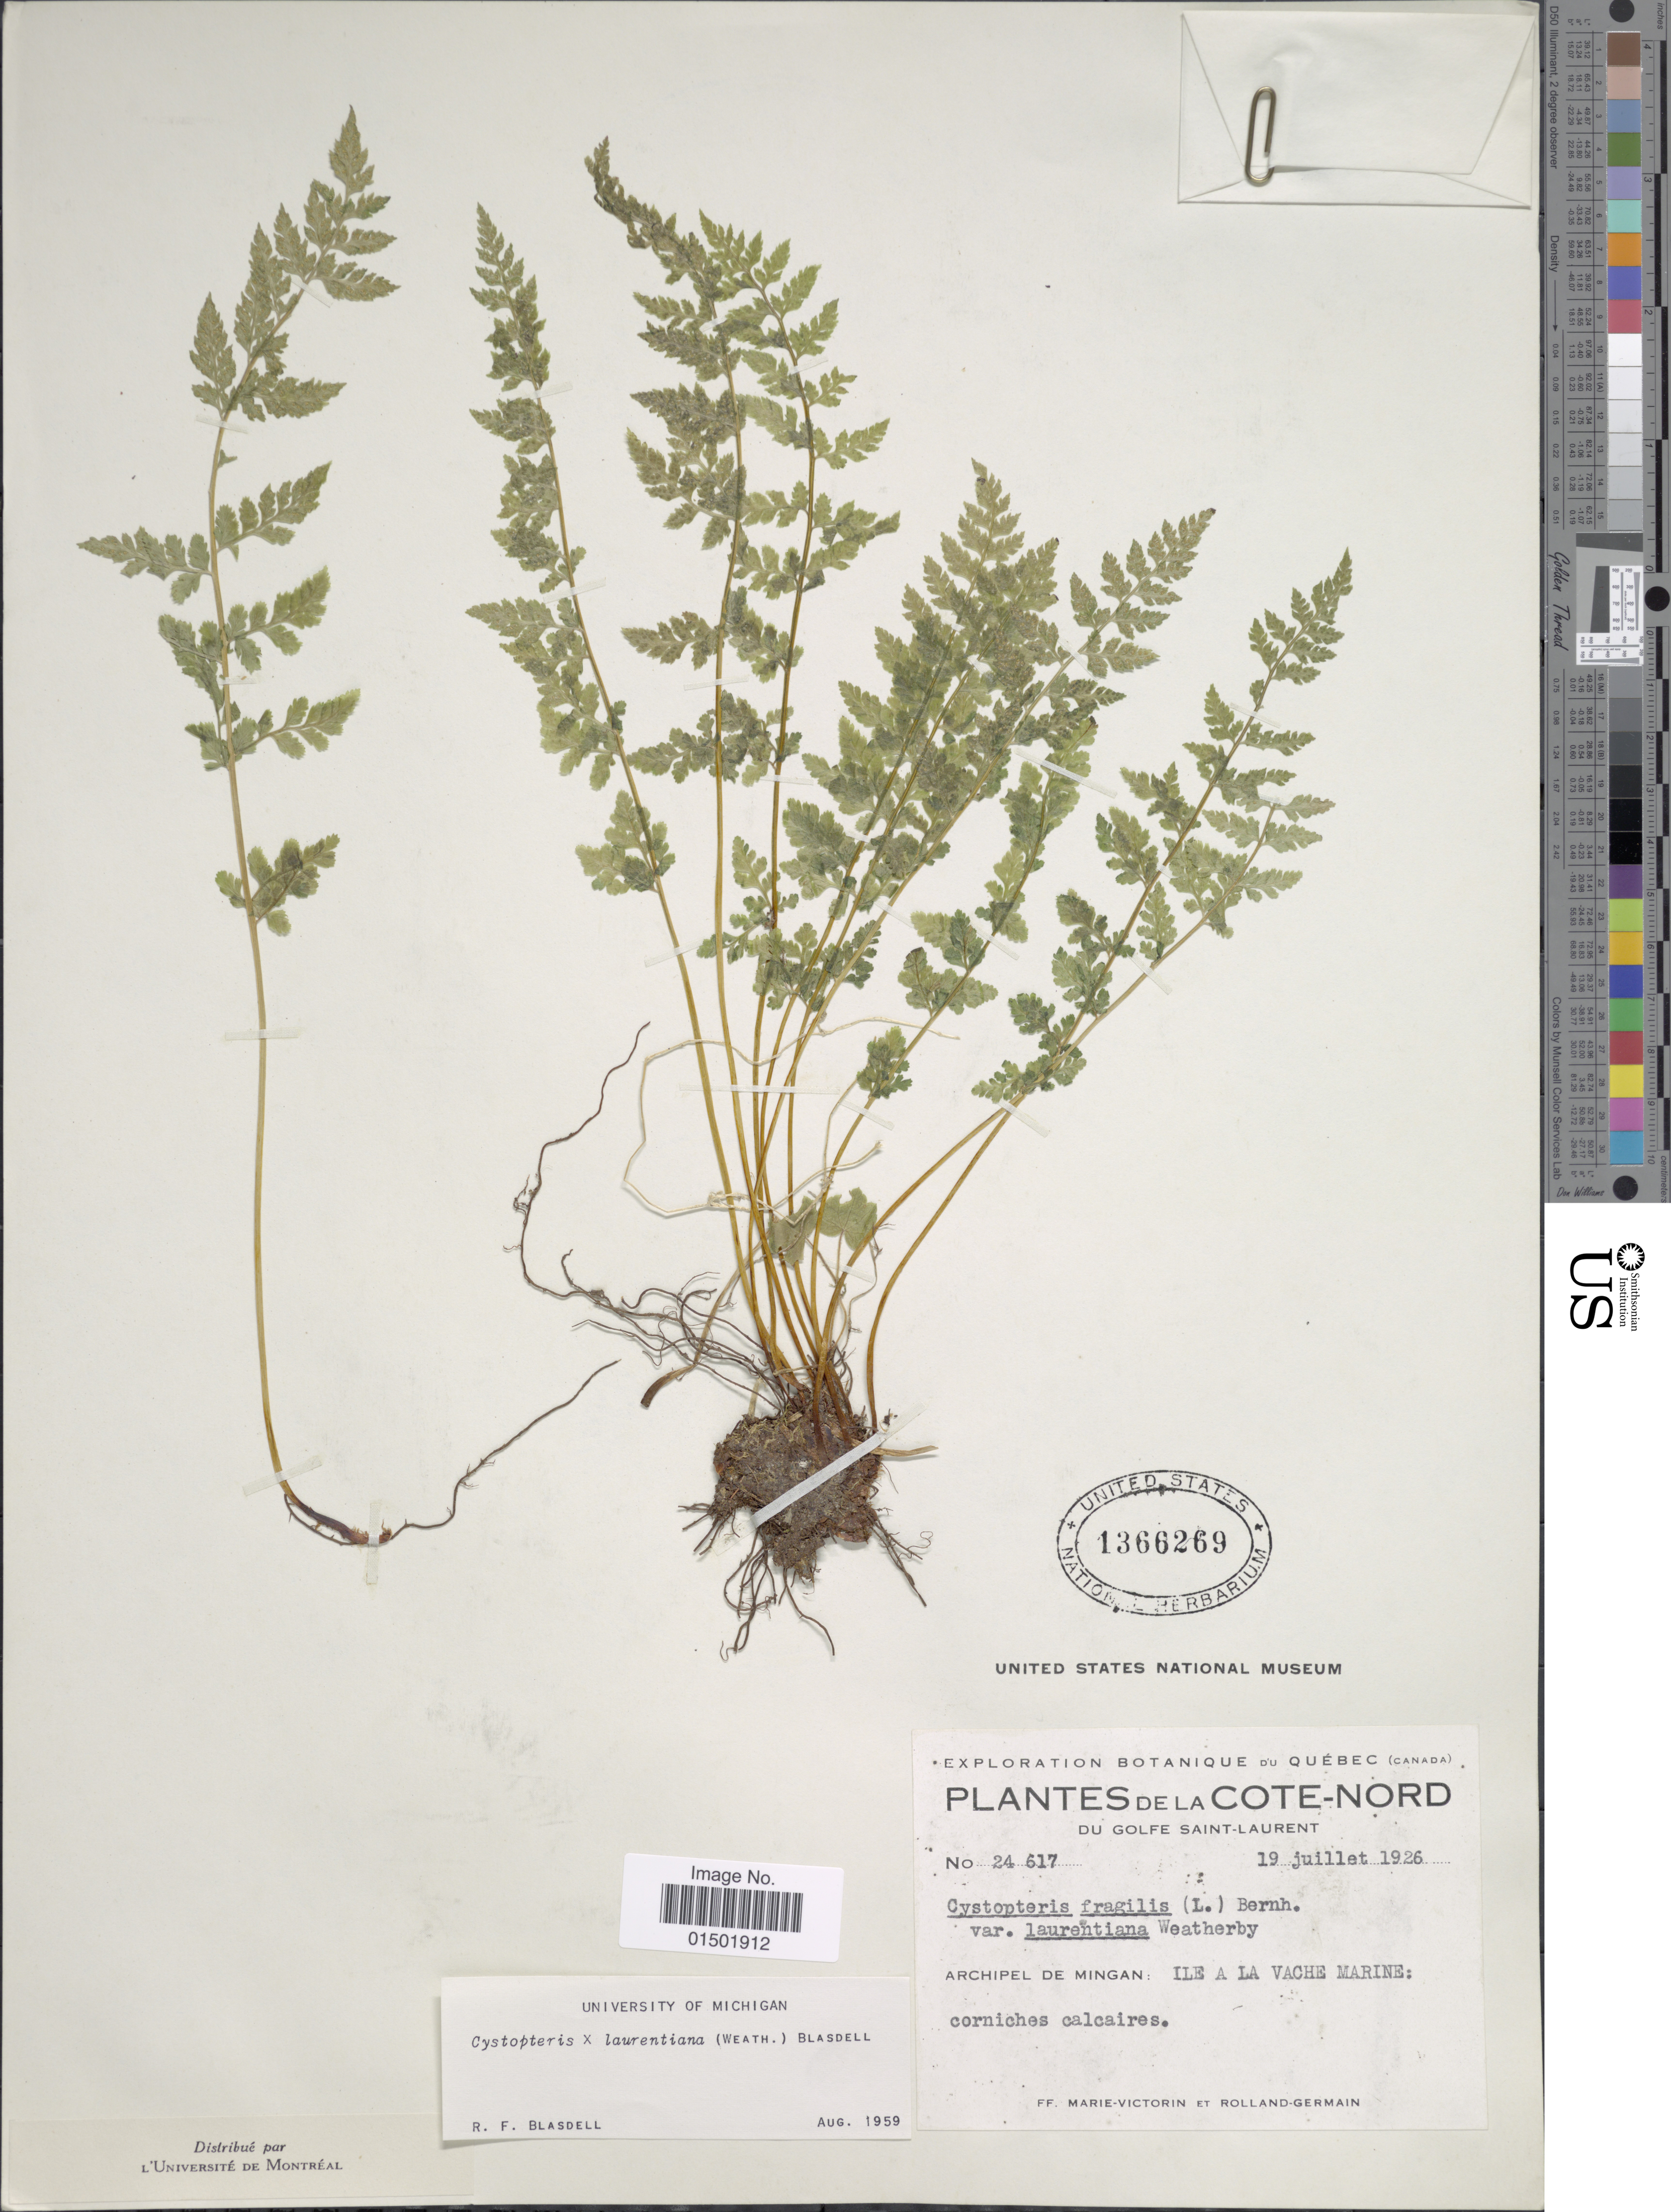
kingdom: Plantae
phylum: Tracheophyta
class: Polypodiopsida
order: Polypodiales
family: Cystopteridaceae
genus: Cystopteris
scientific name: Cystopteris laurentiana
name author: (Weath.) Blasdell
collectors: Fr. Marie-Victorin & Rolland-Germain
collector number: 24617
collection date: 1926-07-19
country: Canada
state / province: Quebec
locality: La Cote-Nord. Du Golfe Saint-Laurent. Archipel de Mingan: Ile a La Vache Marine: corniches calcaires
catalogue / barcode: US 1366269